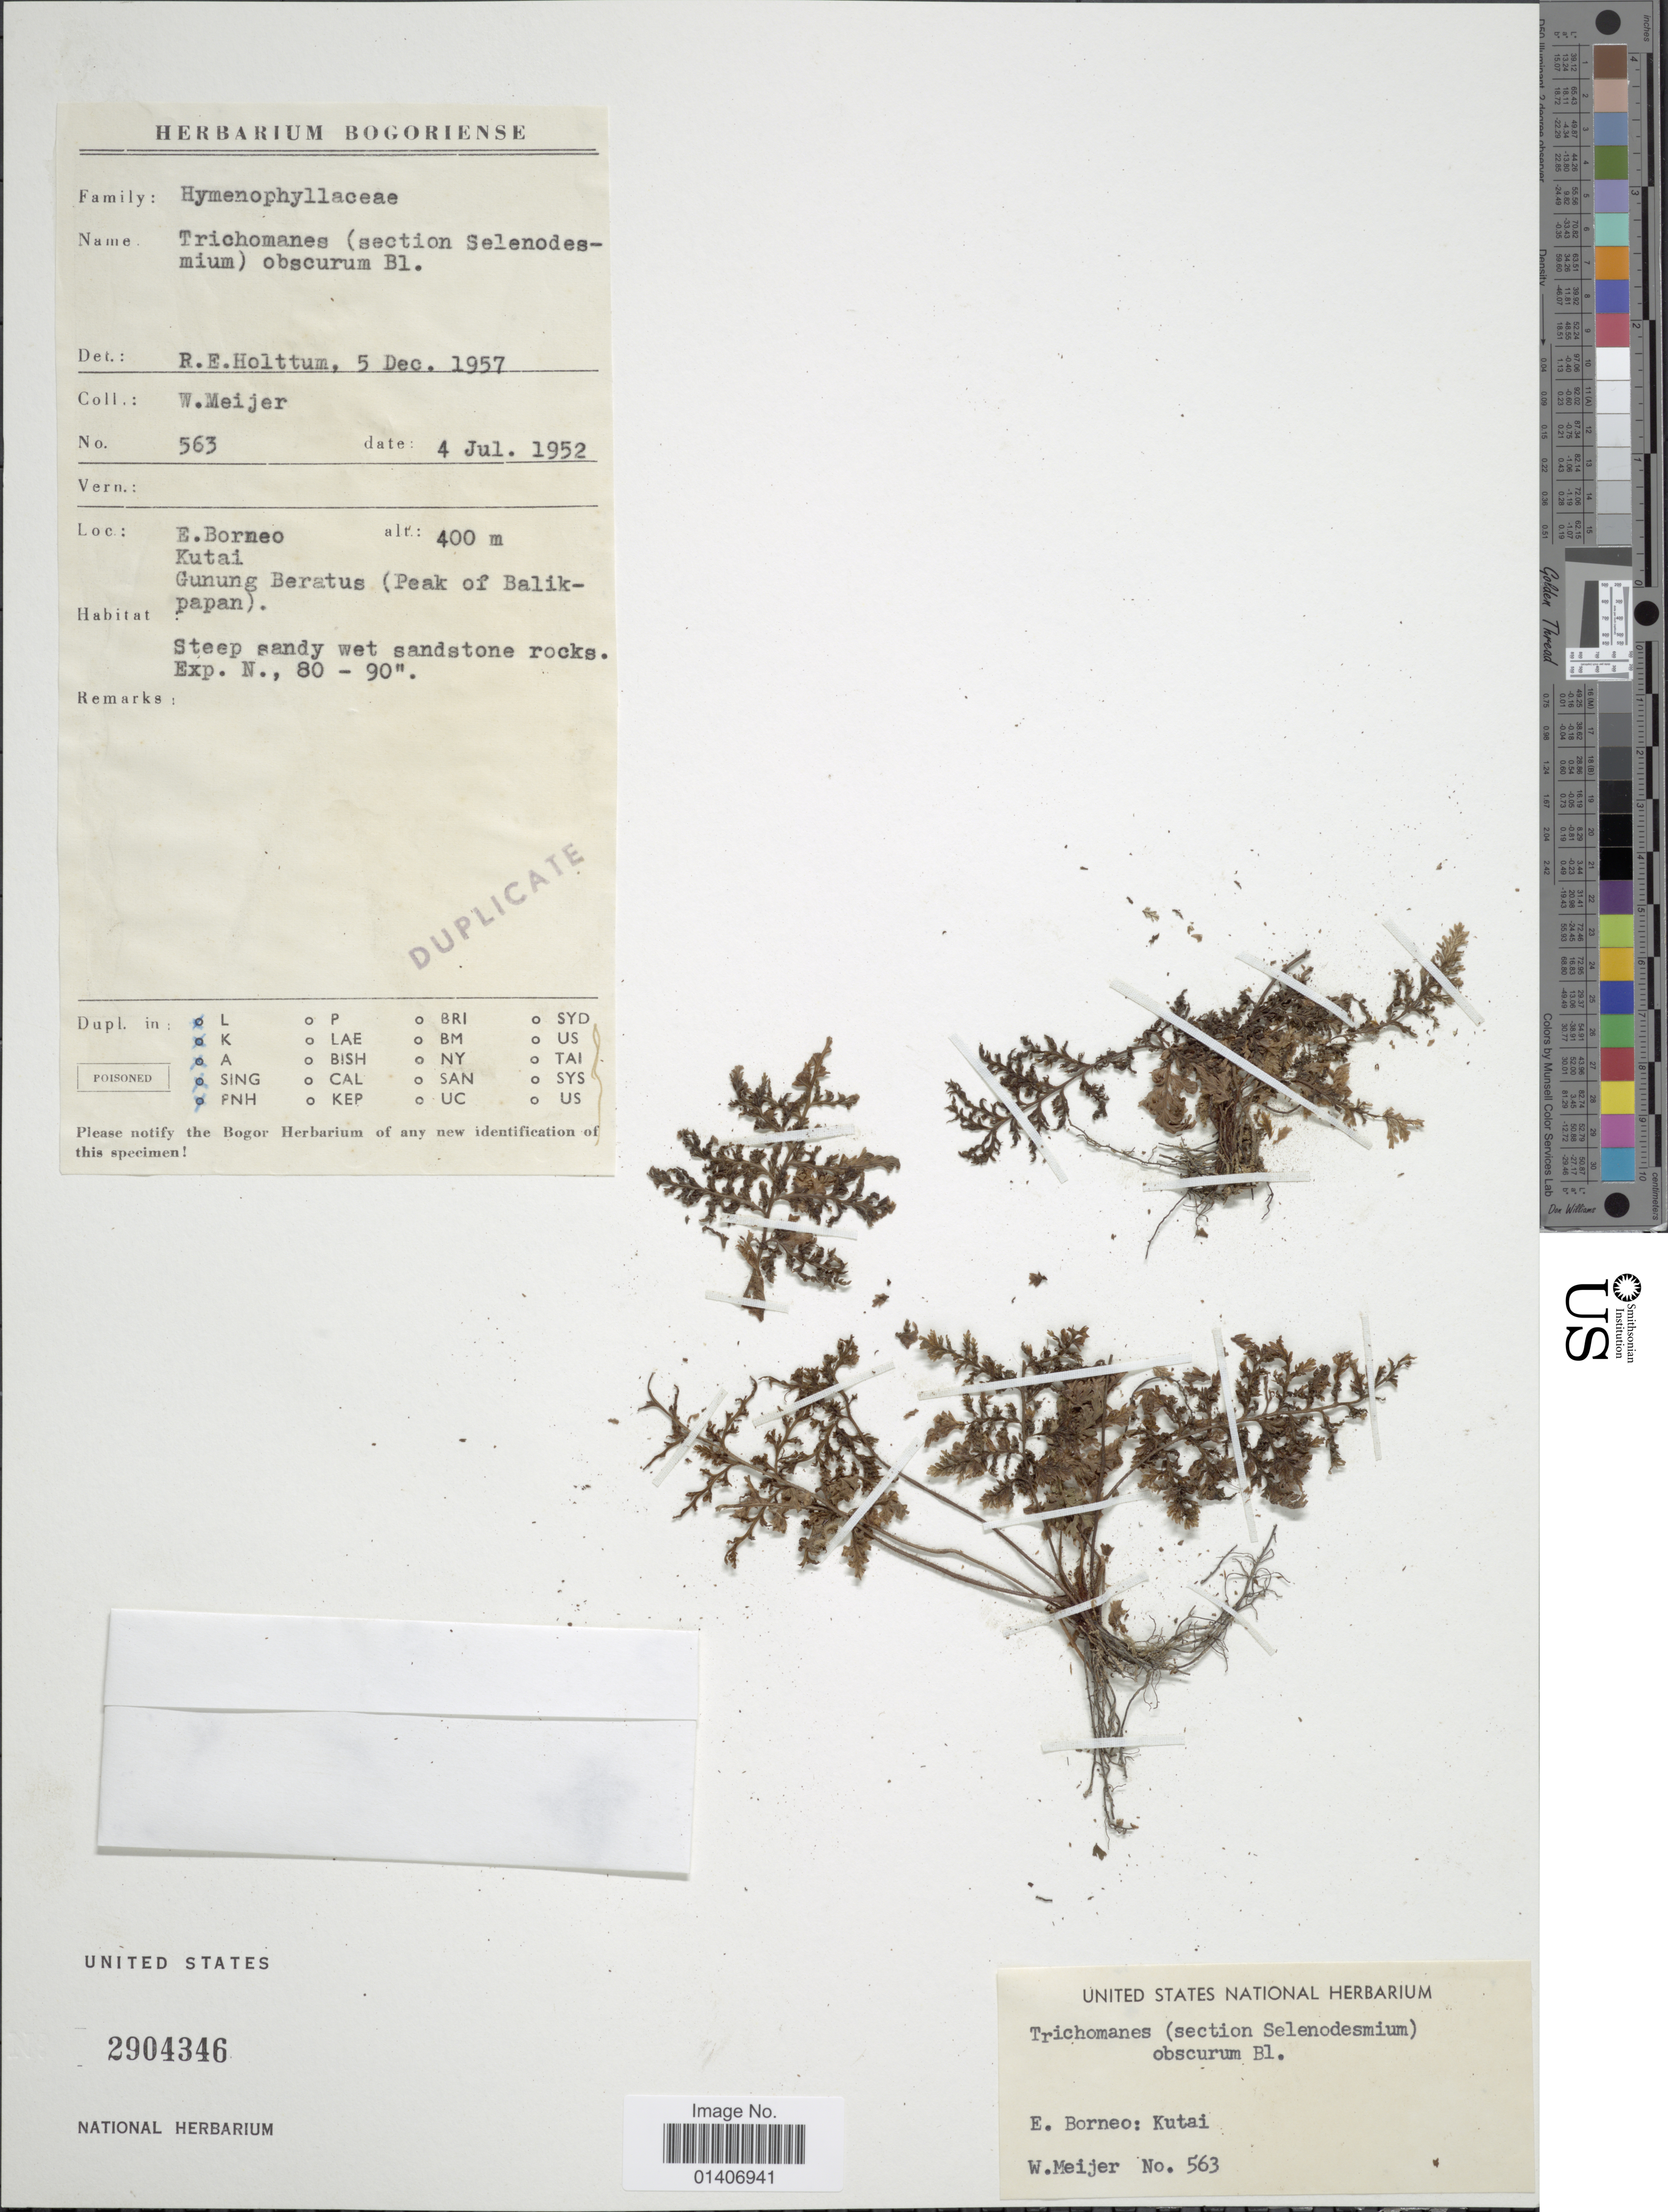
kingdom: Plantae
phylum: Tracheophyta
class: Polypodiopsida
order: Hymenophyllales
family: Hymenophyllaceae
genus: Abrodictyum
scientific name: Abrodictyum obscurum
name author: (Blume) Ebihara & K. Iwats.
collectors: W. Meijer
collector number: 563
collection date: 1952-07-04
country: Indonesia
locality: E. Borneo, Kutai, Gunung Beratus(Peak Balik papan),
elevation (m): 400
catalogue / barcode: US 2904346